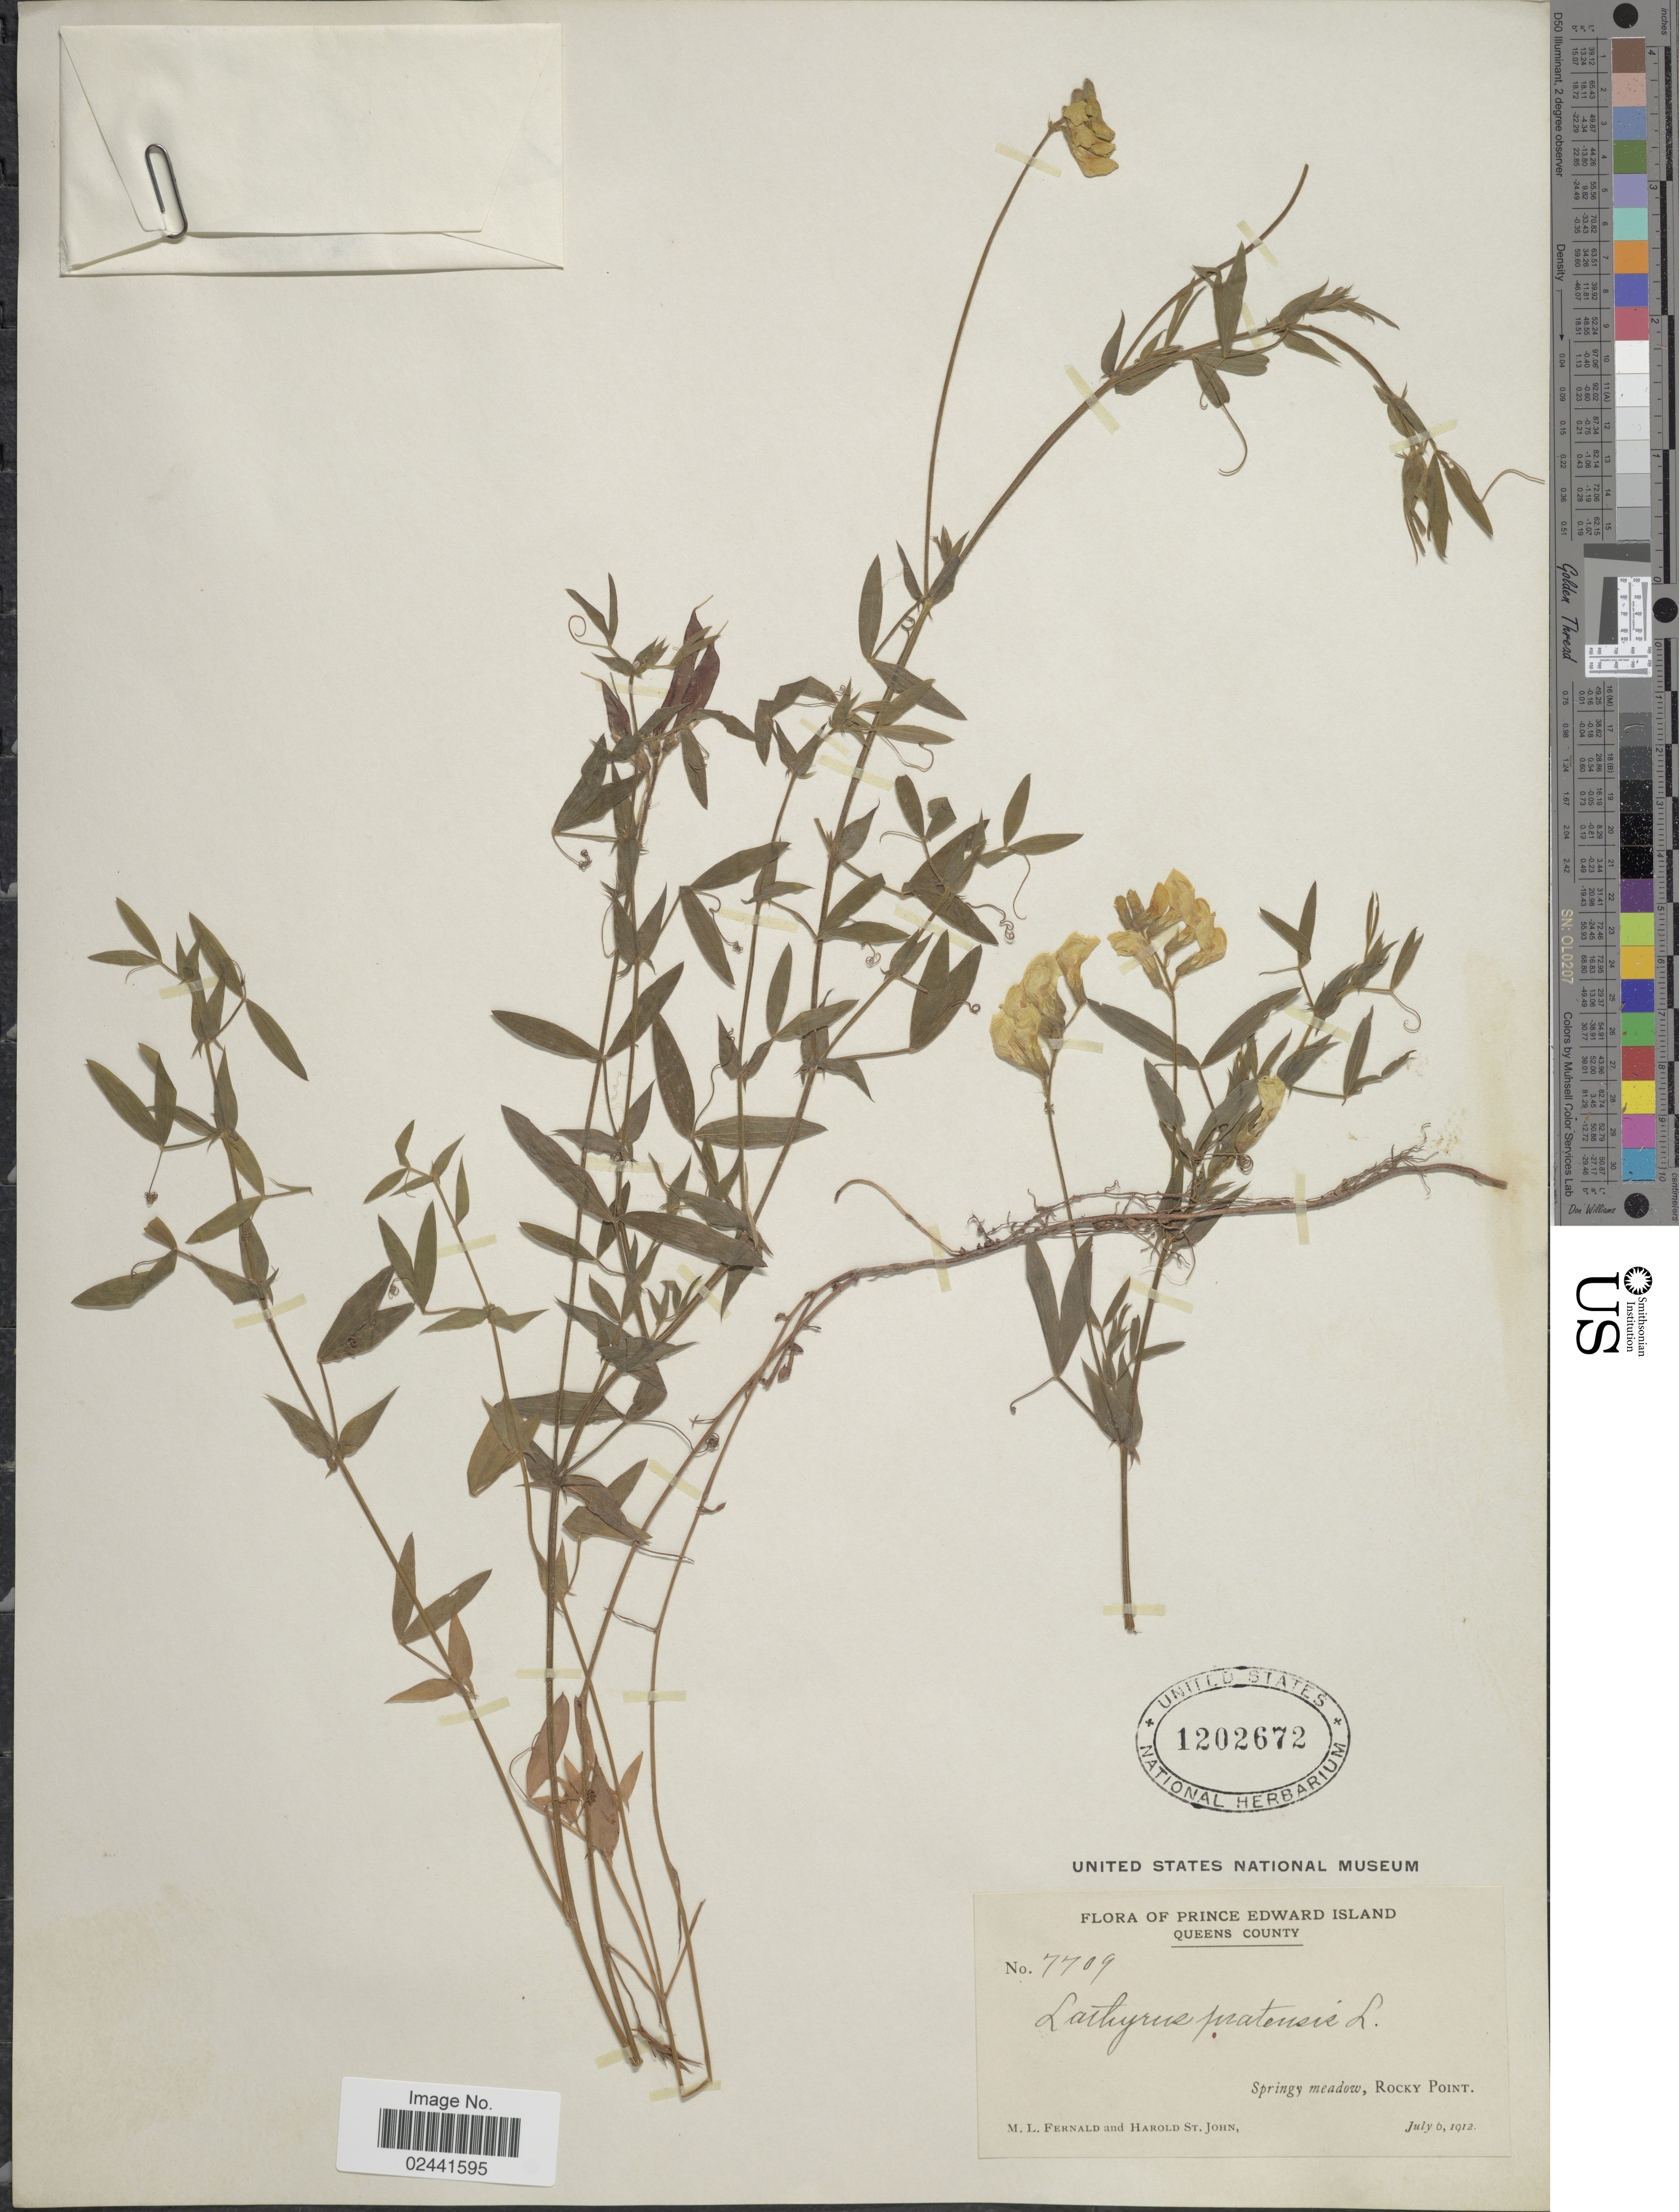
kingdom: Plantae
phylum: Tracheophyta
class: Magnoliopsida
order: Fabales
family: Fabaceae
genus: Lathyrus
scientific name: Lathyrus pratensis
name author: L.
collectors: M. L. Fernald & H. St. John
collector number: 7709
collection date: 1912-07-06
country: Canada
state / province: Prince Edward Island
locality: Queens County, Springy meadow, Rocky Point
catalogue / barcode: US 1202672